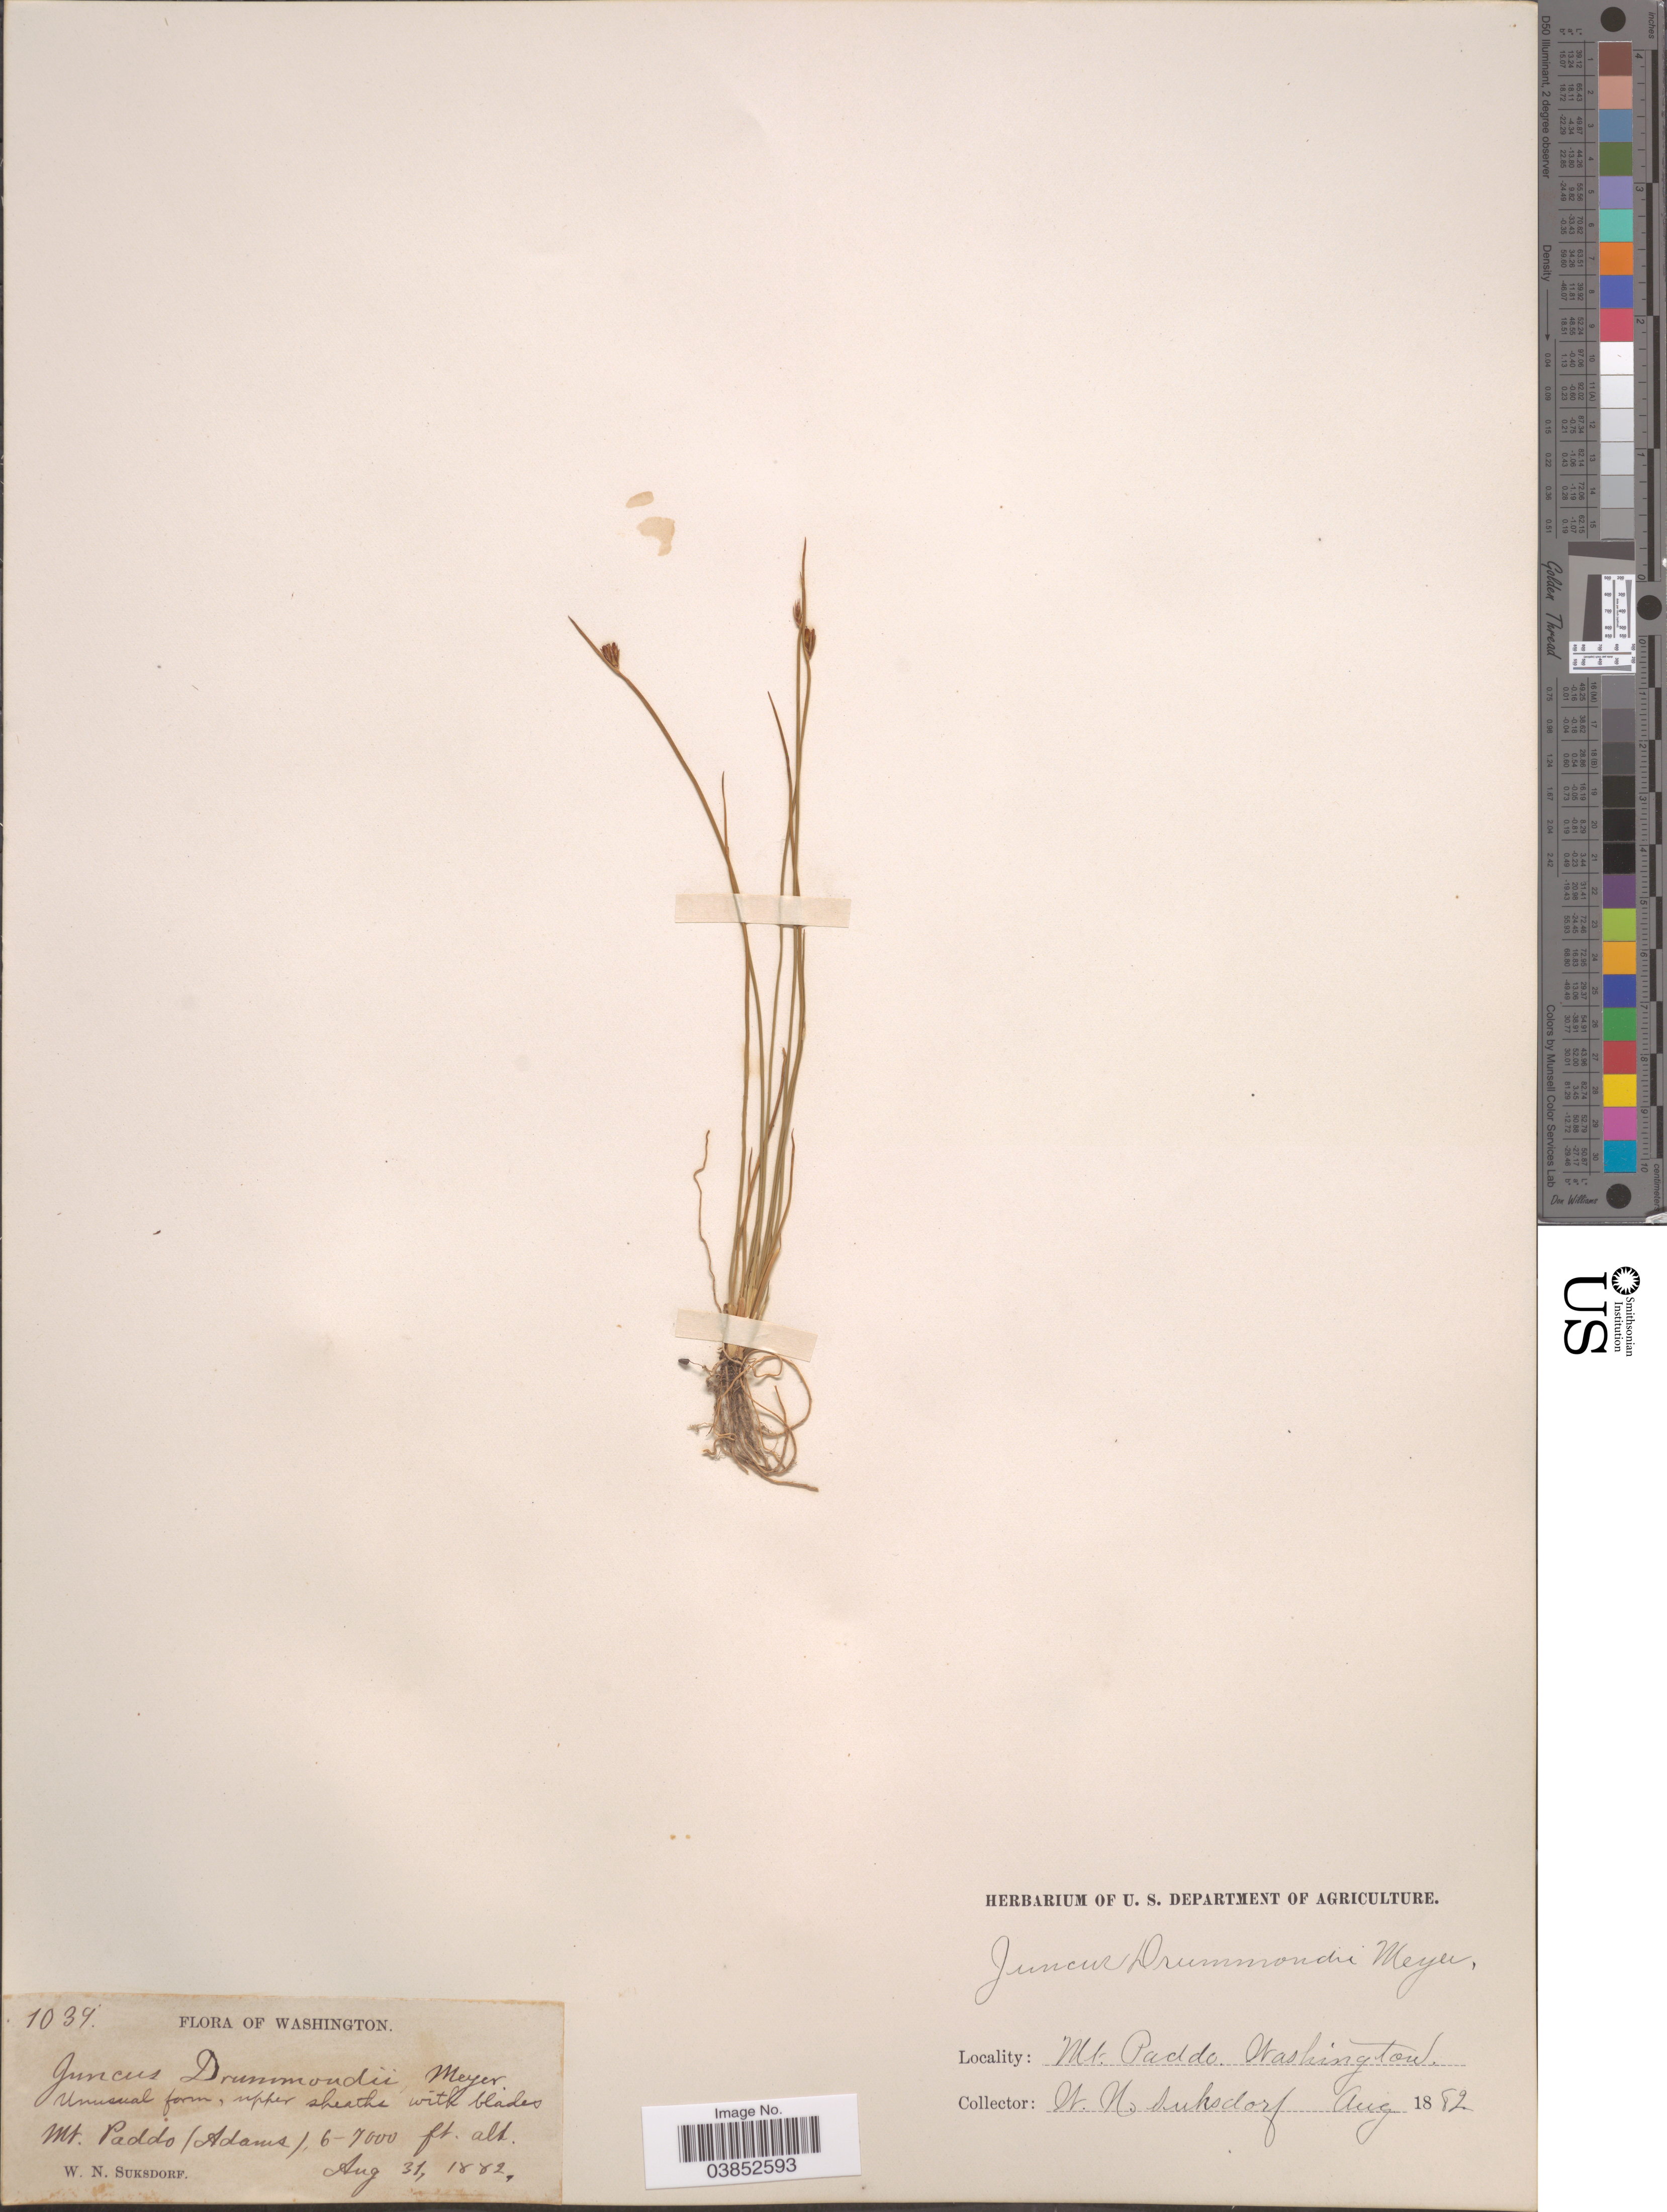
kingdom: Plantae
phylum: Tracheophyta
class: Liliopsida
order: Poales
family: Juncaceae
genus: Juncus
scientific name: Juncus drummondii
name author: E. Mey.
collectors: W. N. Suksdorf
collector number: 1039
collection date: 1882-08-31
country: United States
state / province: Washington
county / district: Skamania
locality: Mt. Paddo (Adams).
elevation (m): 1829